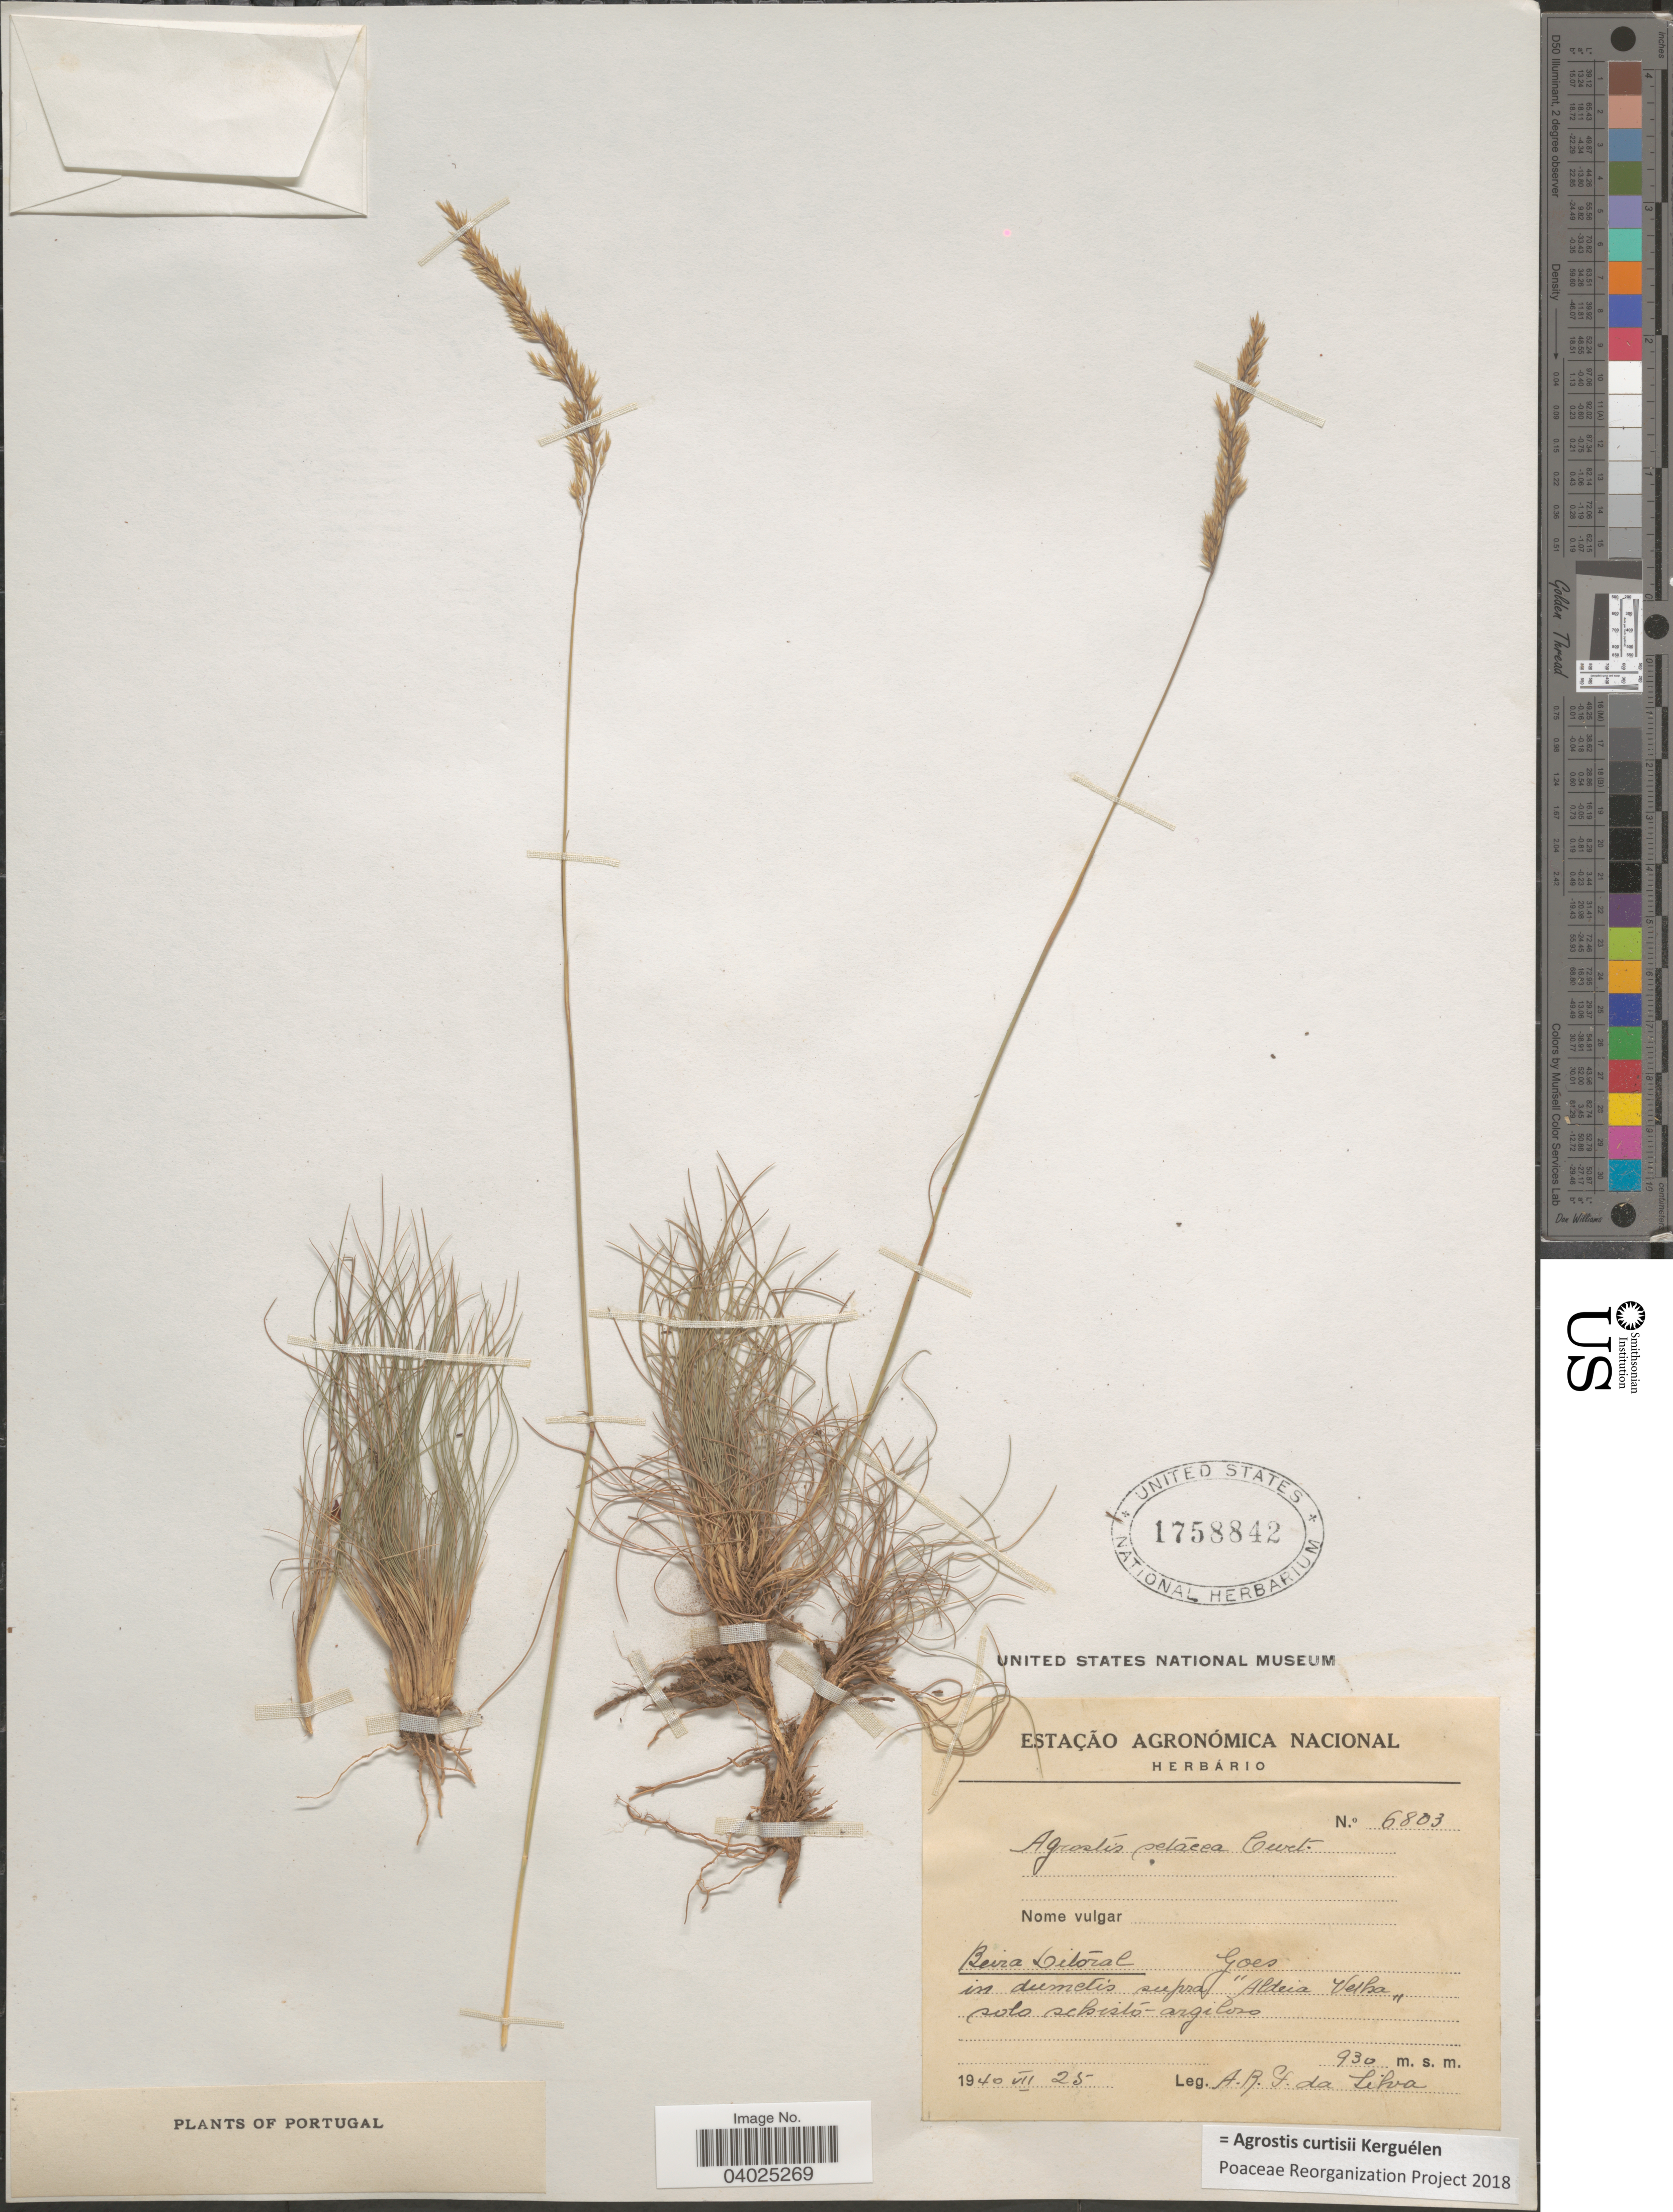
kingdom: Plantae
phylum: Tracheophyta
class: Liliopsida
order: Poales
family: Poaceae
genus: Alpagrostis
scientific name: Alpagrostis curtisii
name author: (Kerguélen) P.M. Peterson et al.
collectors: A. da Liha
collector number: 6803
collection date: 1940-07-25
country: Portugal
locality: Beira Litóral. Goes in dumetis supra "Aldeia Velha" solo schisto- argiloso.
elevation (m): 930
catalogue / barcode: US 1758842